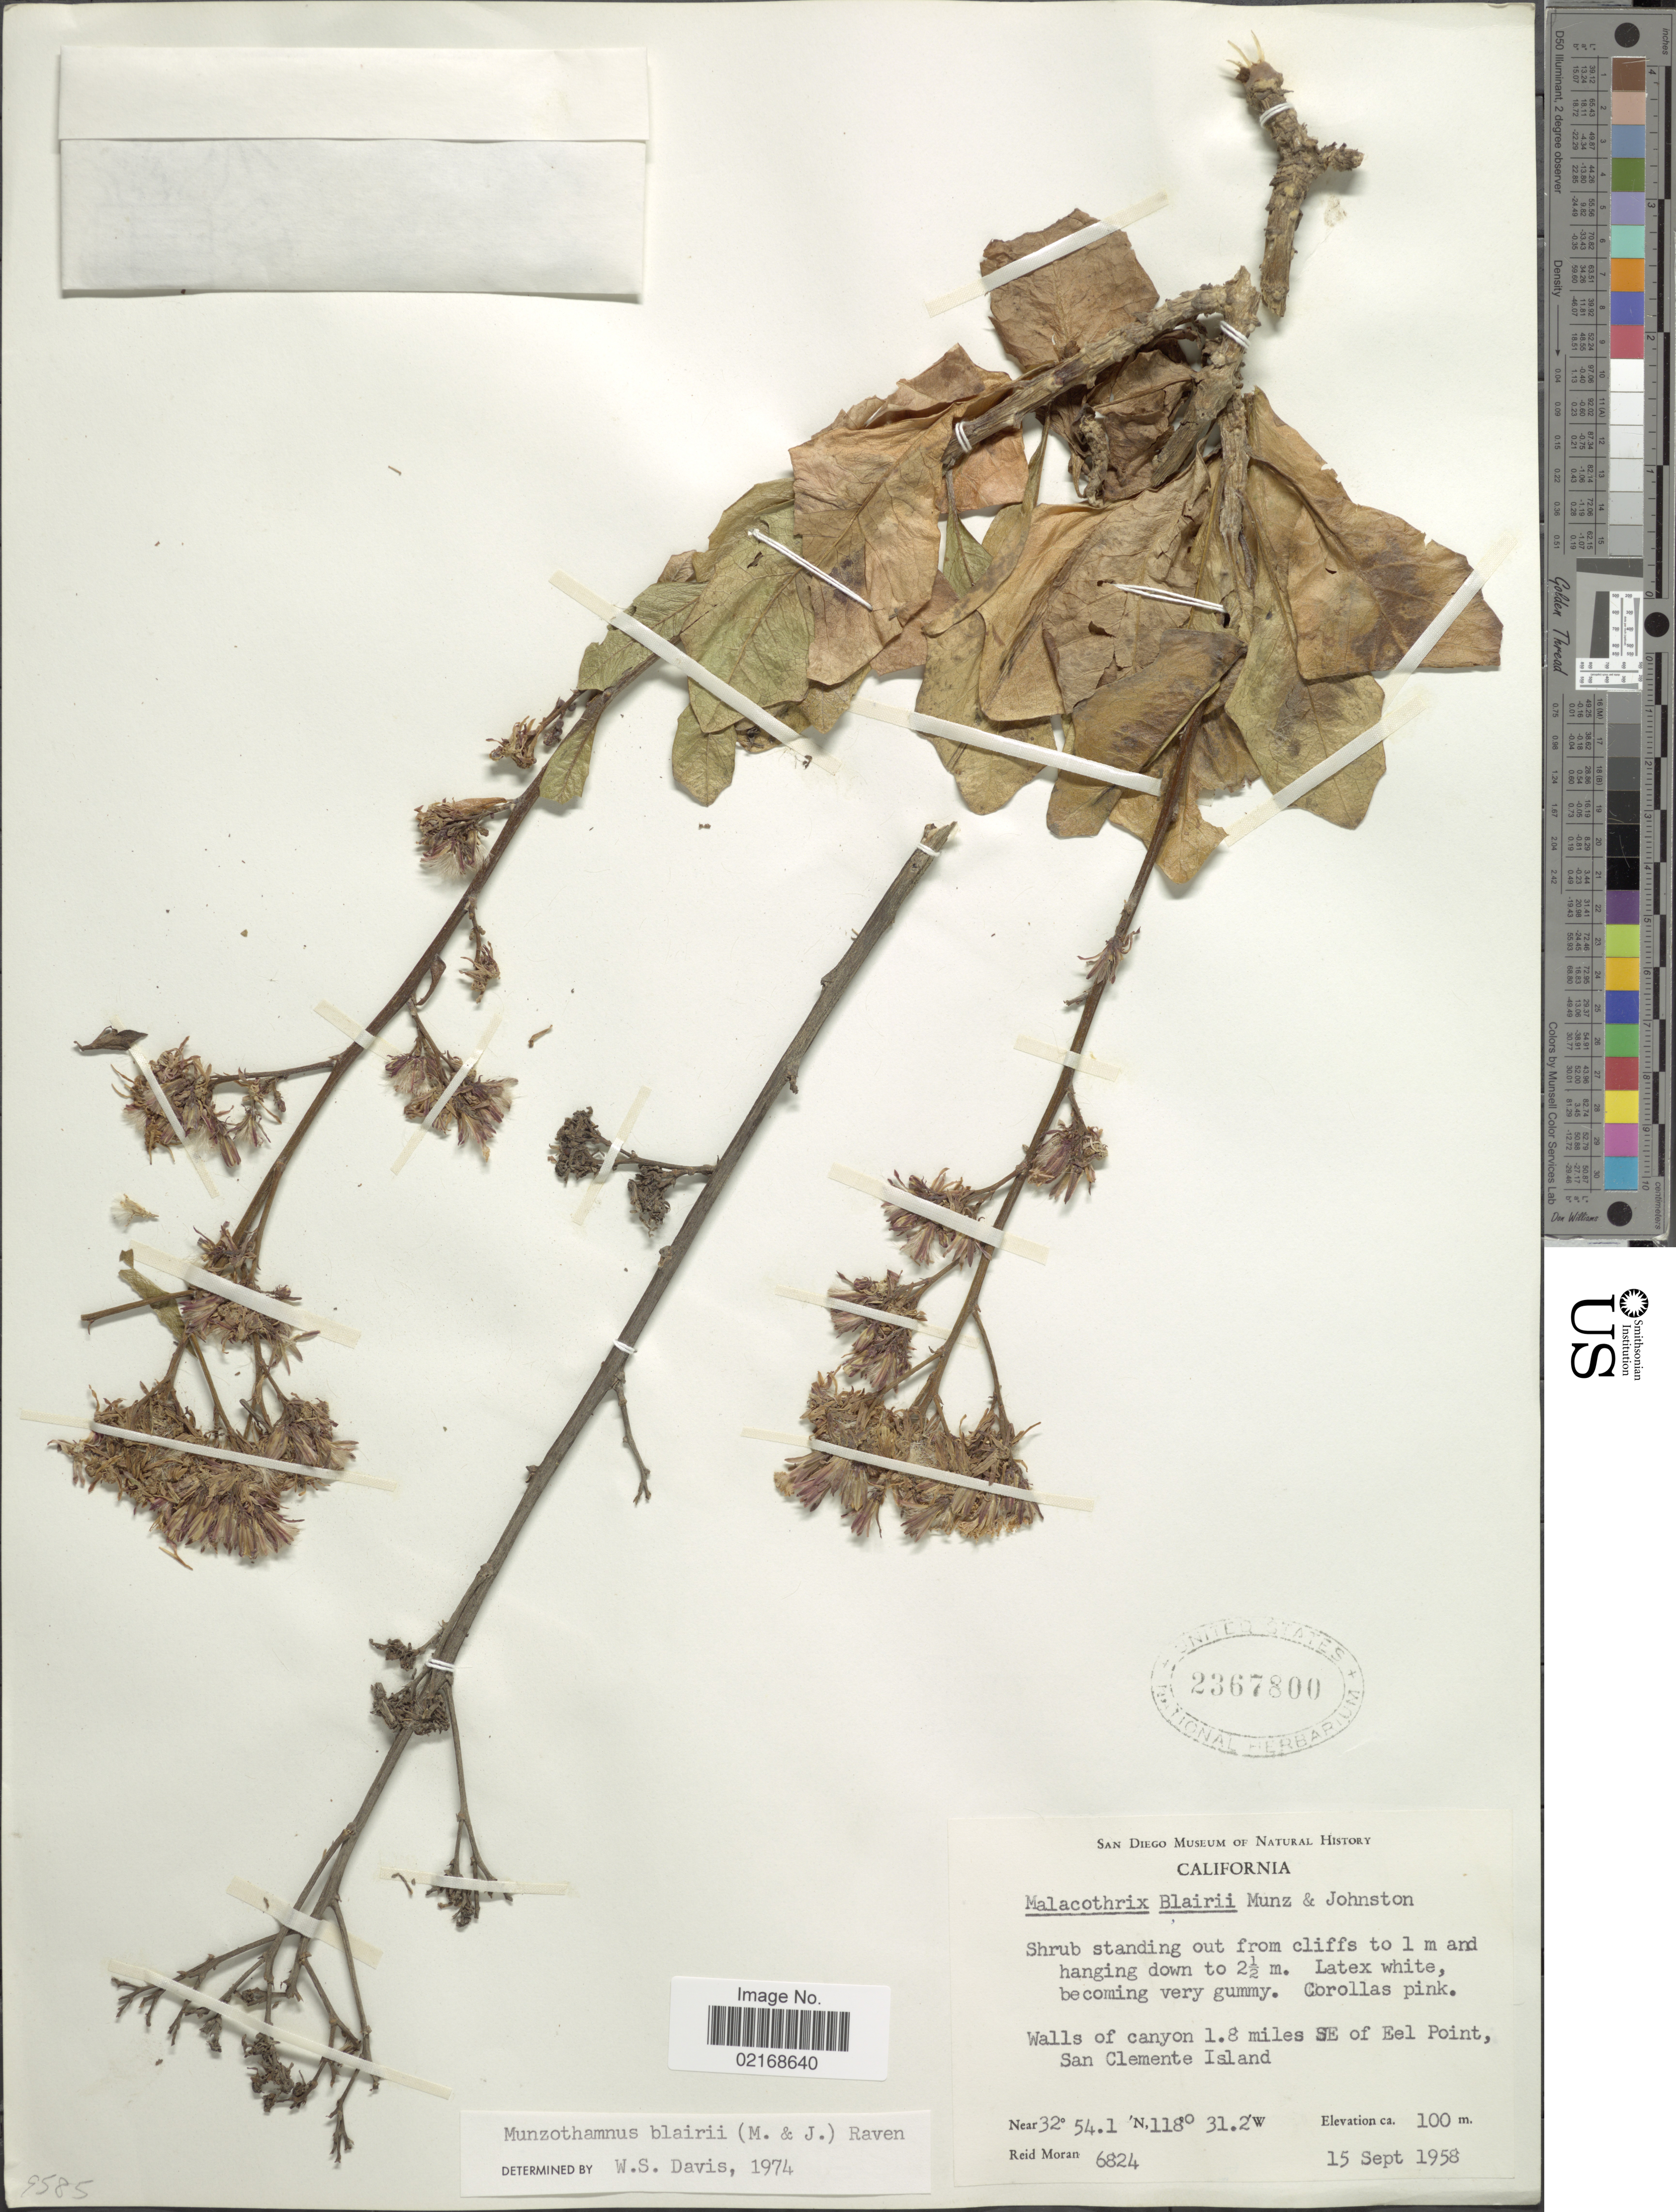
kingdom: Plantae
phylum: Tracheophyta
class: Magnoliopsida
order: Asterales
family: Asteraceae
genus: Munzothamnus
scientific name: Munzothamnus blairii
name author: (Munz & I.M. Johnst.) P.H. Raven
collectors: R. V. Moran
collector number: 6824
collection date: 1958-09-15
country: United States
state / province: California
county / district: Los Angeles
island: San Clemente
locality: Walls of canyon 1.8 miles SE of Eel Point, San Clemente Island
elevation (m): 100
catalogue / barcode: US 2367800